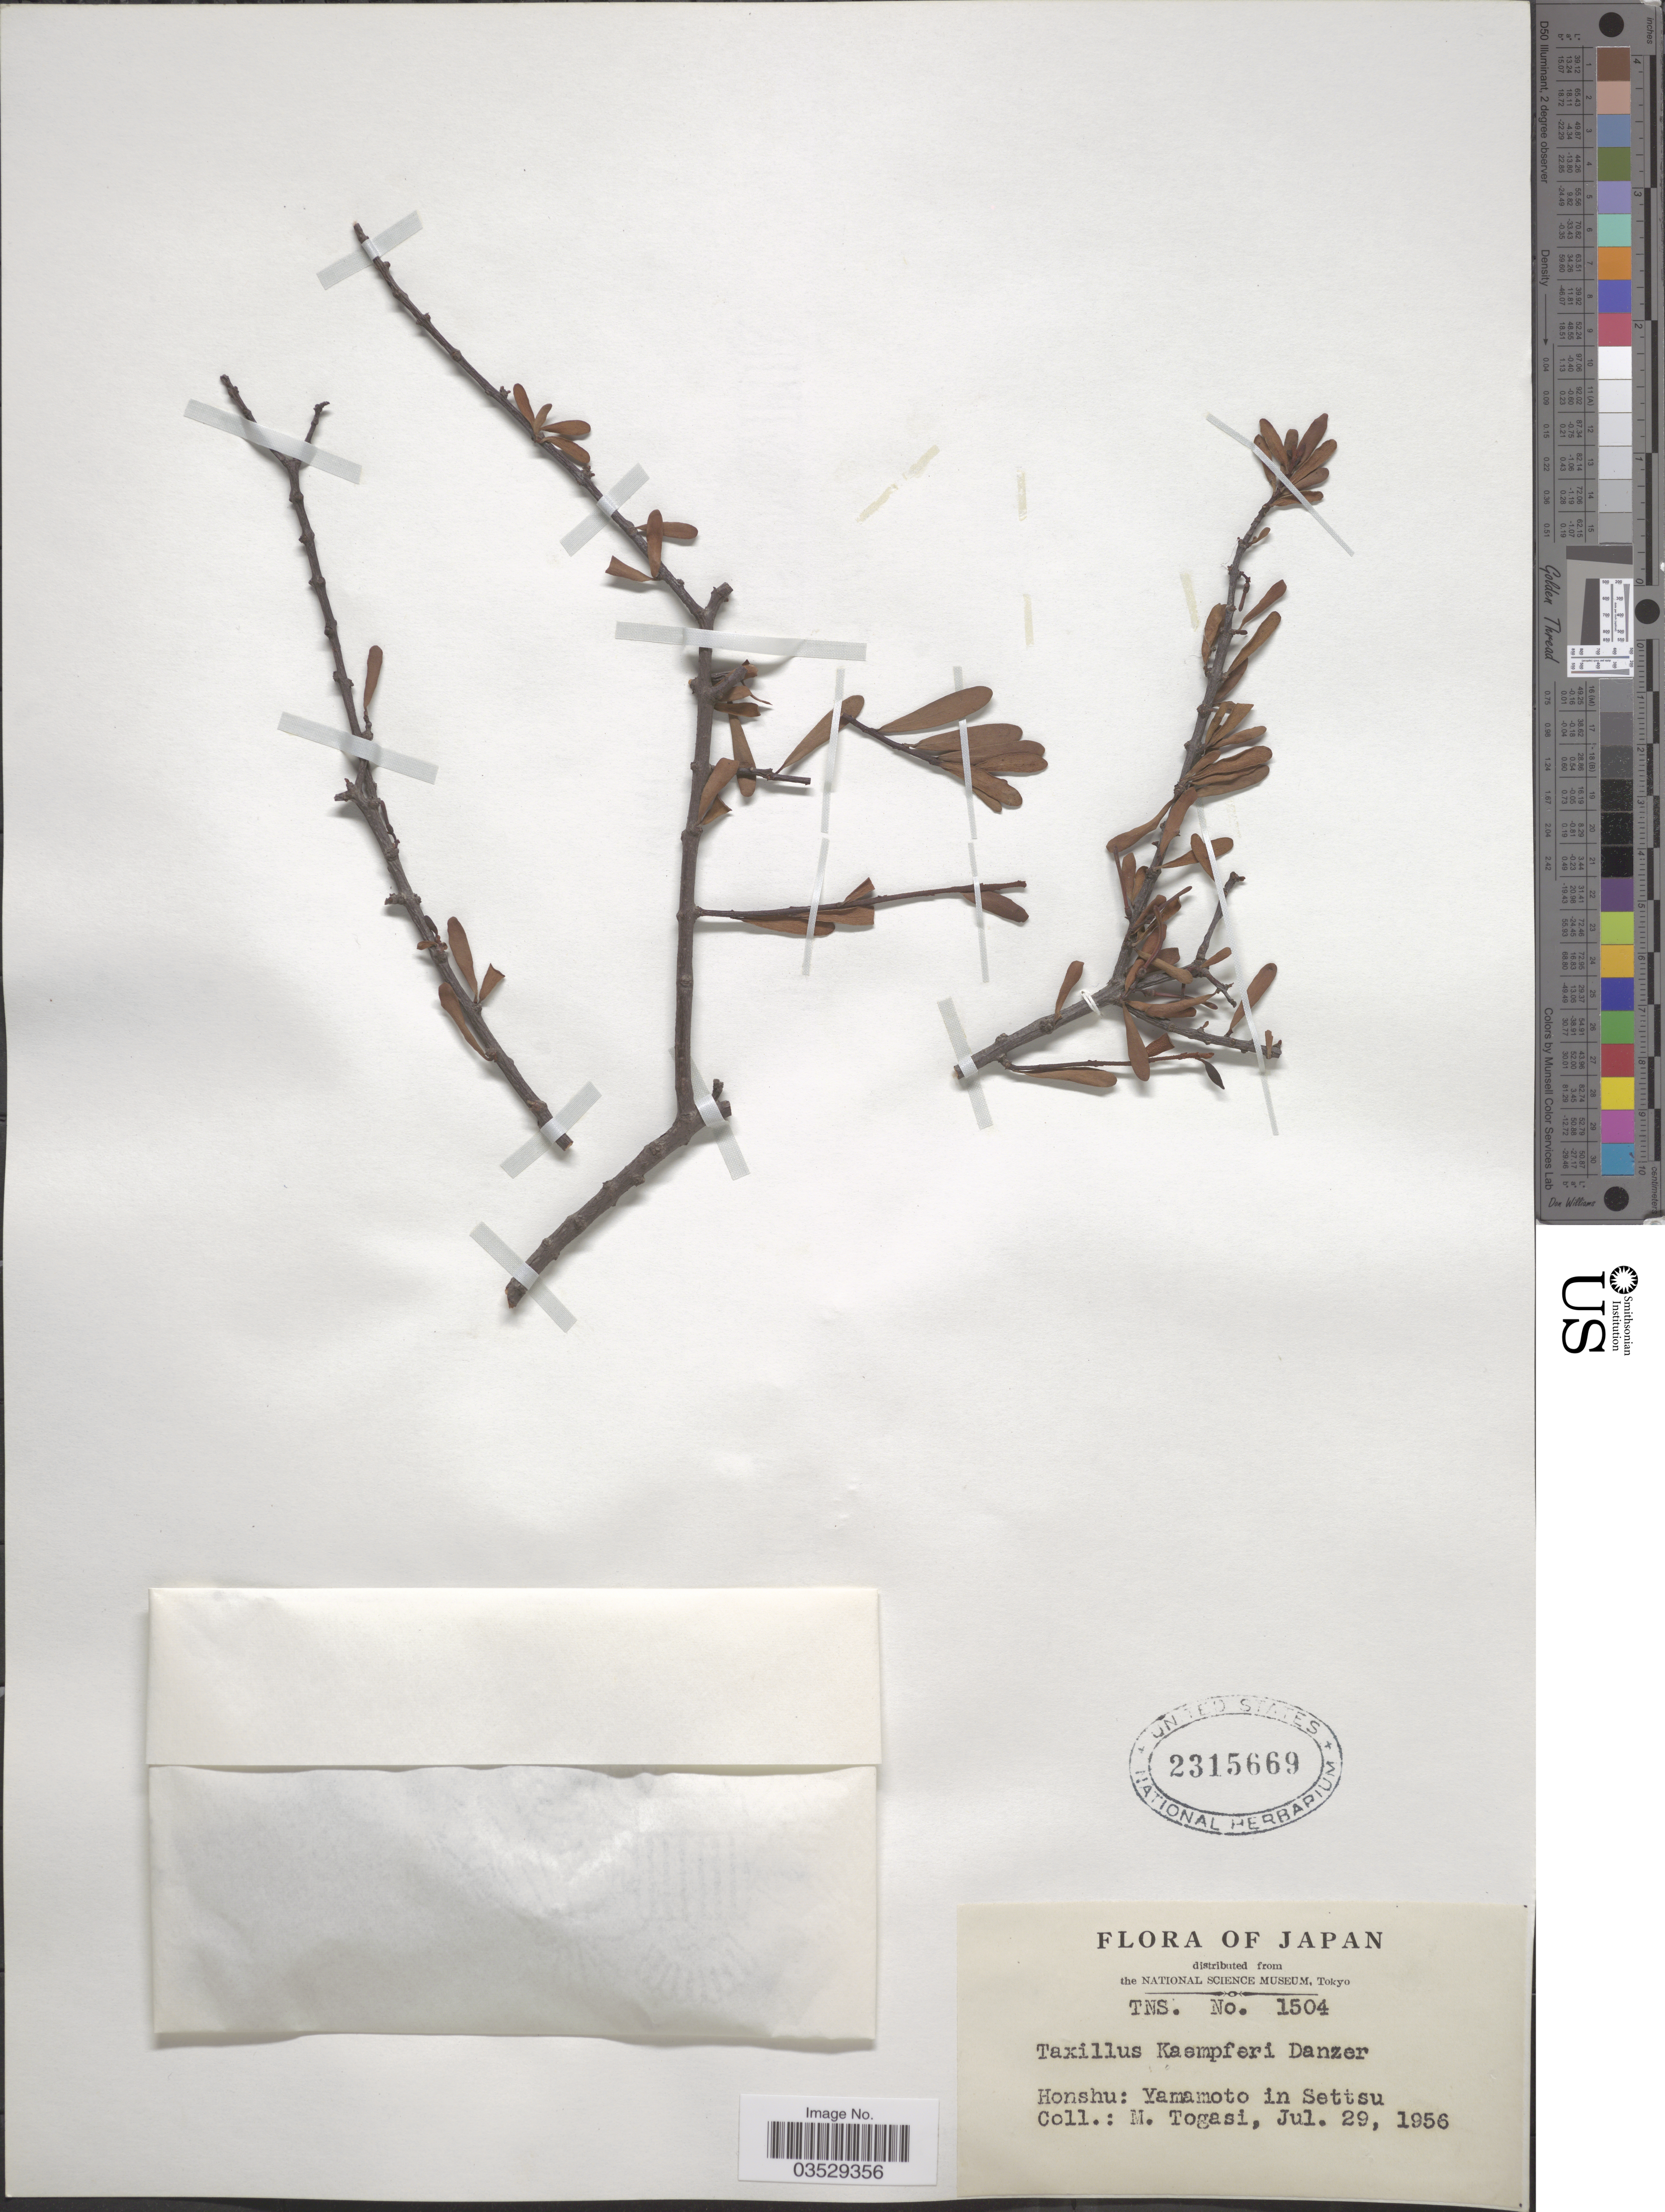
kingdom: Plantae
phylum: Tracheophyta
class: Magnoliopsida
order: Santalales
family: Loranthaceae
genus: Taxillus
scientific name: Taxillus kaempferi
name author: (DC.) Danser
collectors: M. Togasi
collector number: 1504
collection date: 1956-07-29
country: Japan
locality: Honshu: Yamamoto in Settsu.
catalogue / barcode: US 2315669